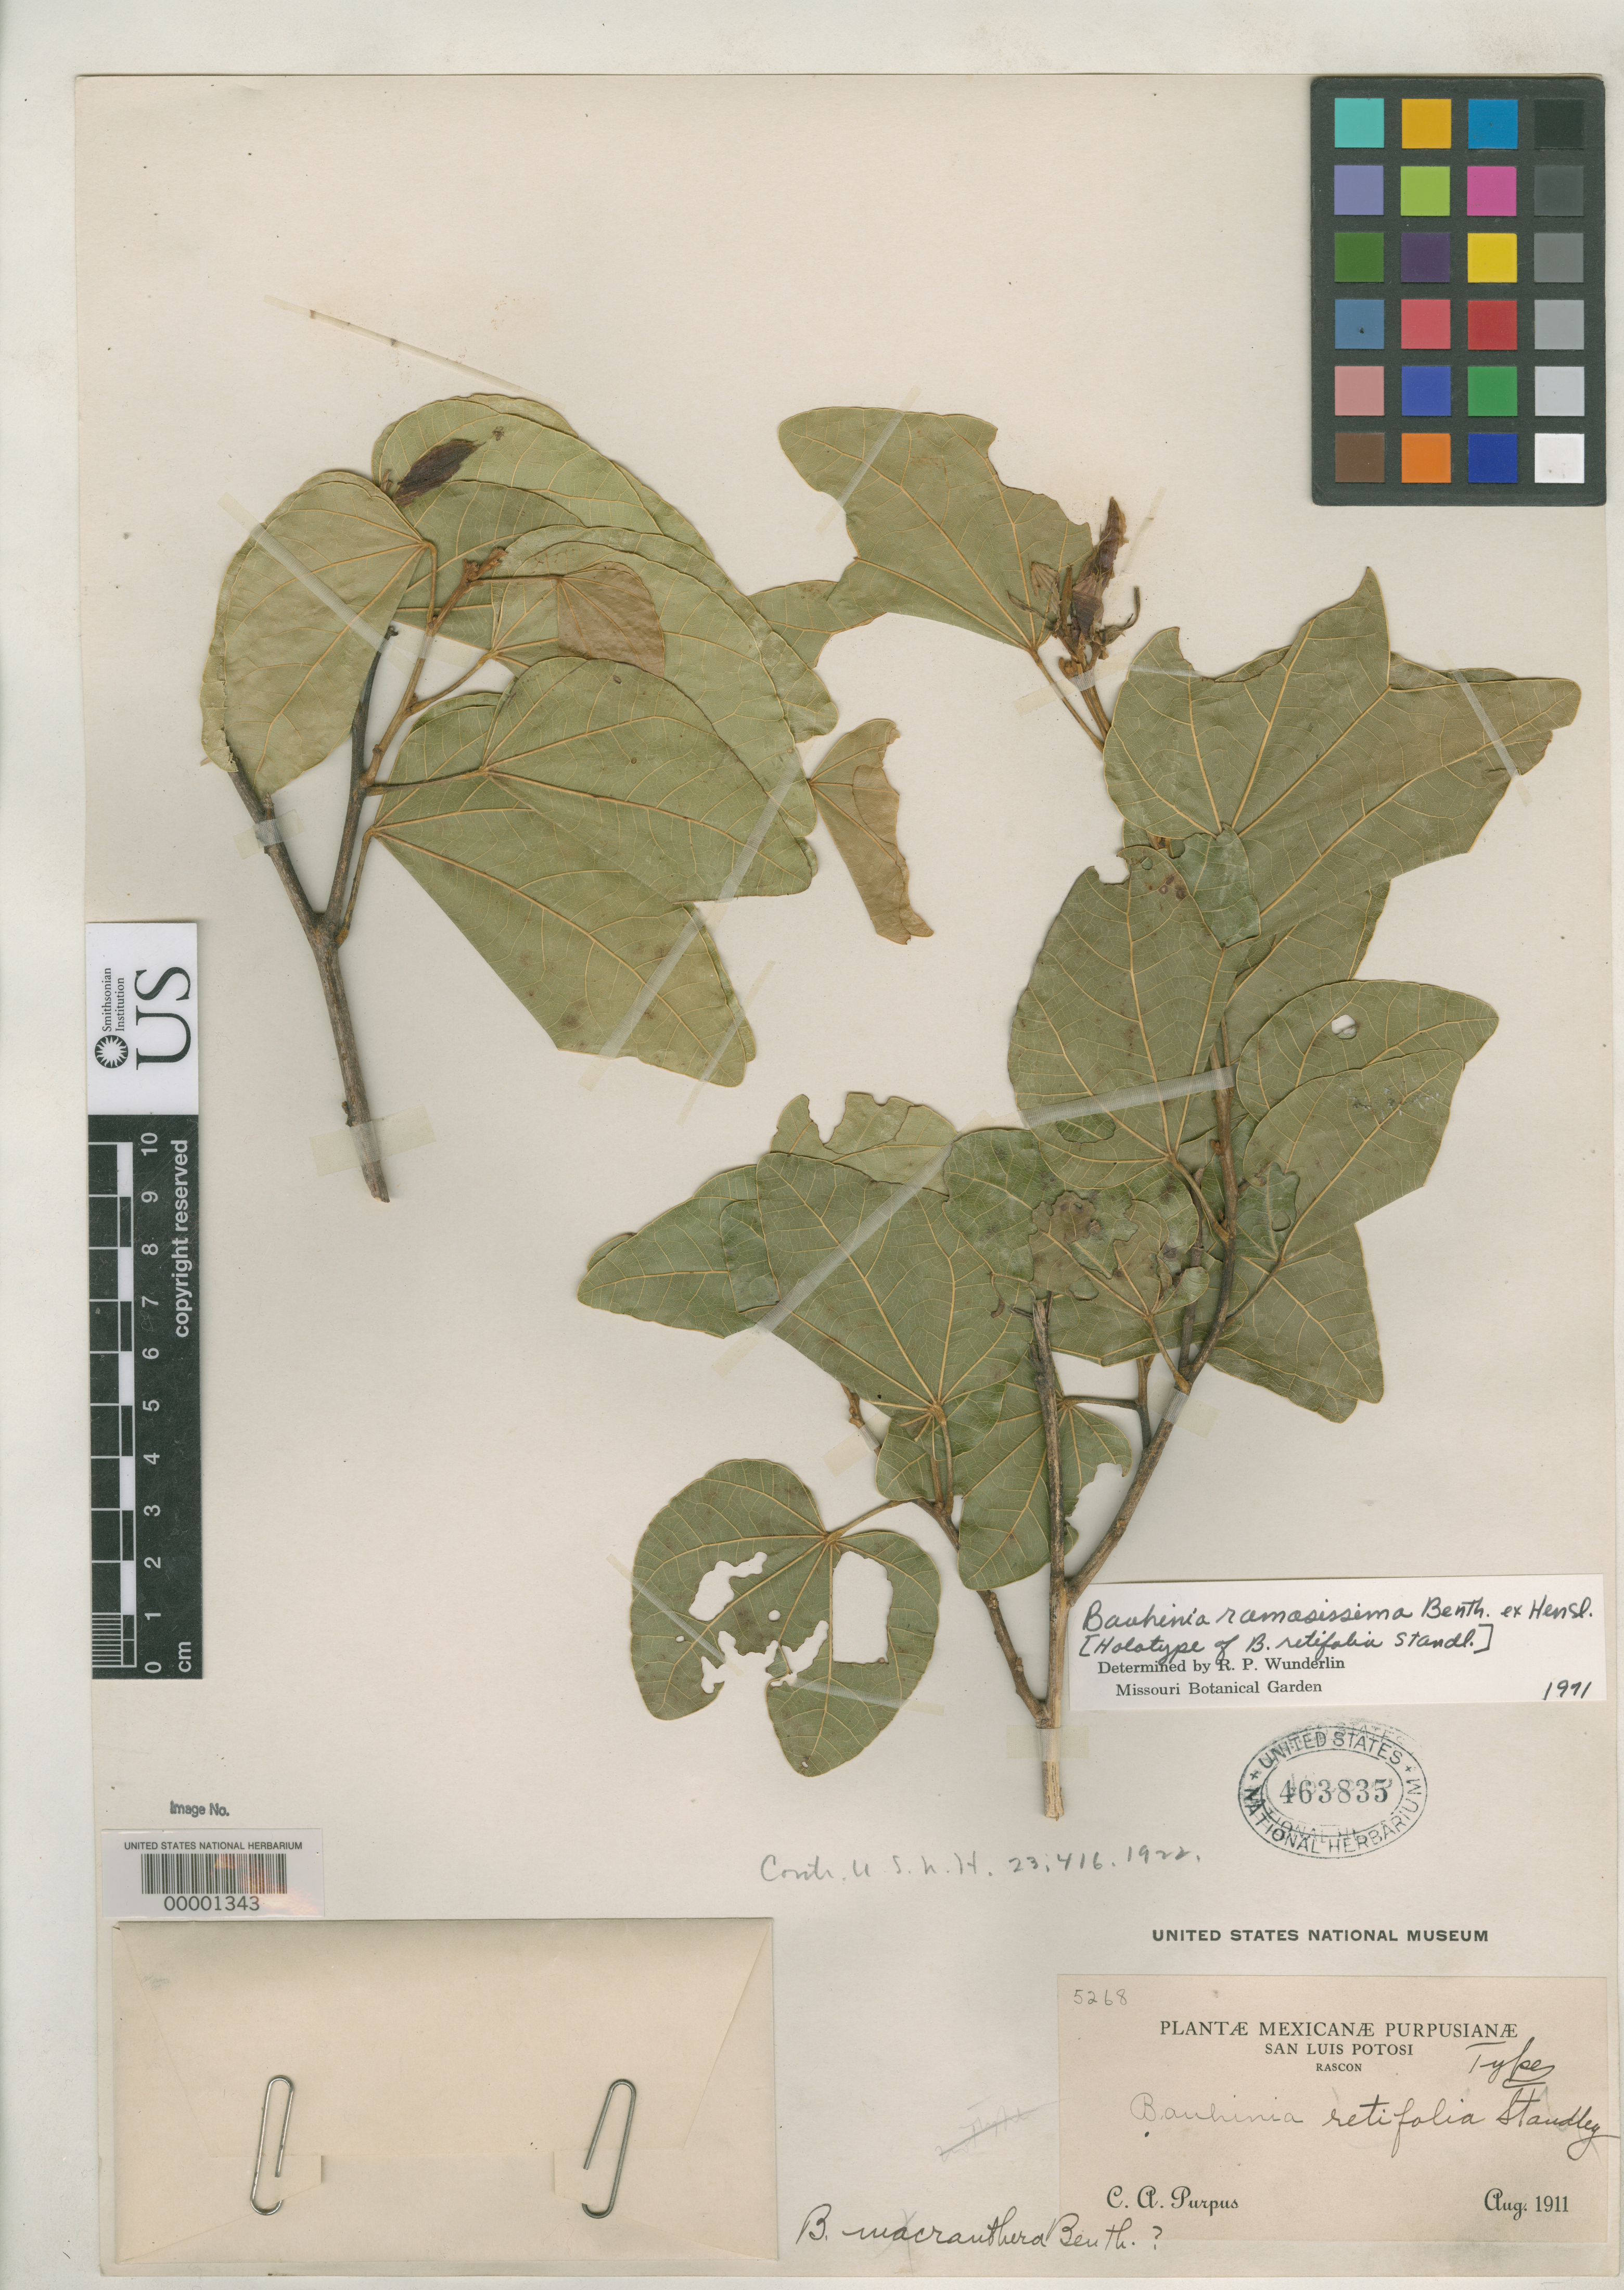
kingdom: Plantae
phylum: Tracheophyta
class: Magnoliopsida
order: Fabales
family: Fabaceae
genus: Bauhinia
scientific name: Bauhinia retifolia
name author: Standl.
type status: Holotype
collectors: C. A. Purpus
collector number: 5268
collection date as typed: Aug 1911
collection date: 1911-08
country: Mexico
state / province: San Luis Potosi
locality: Rascon.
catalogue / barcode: US 463835